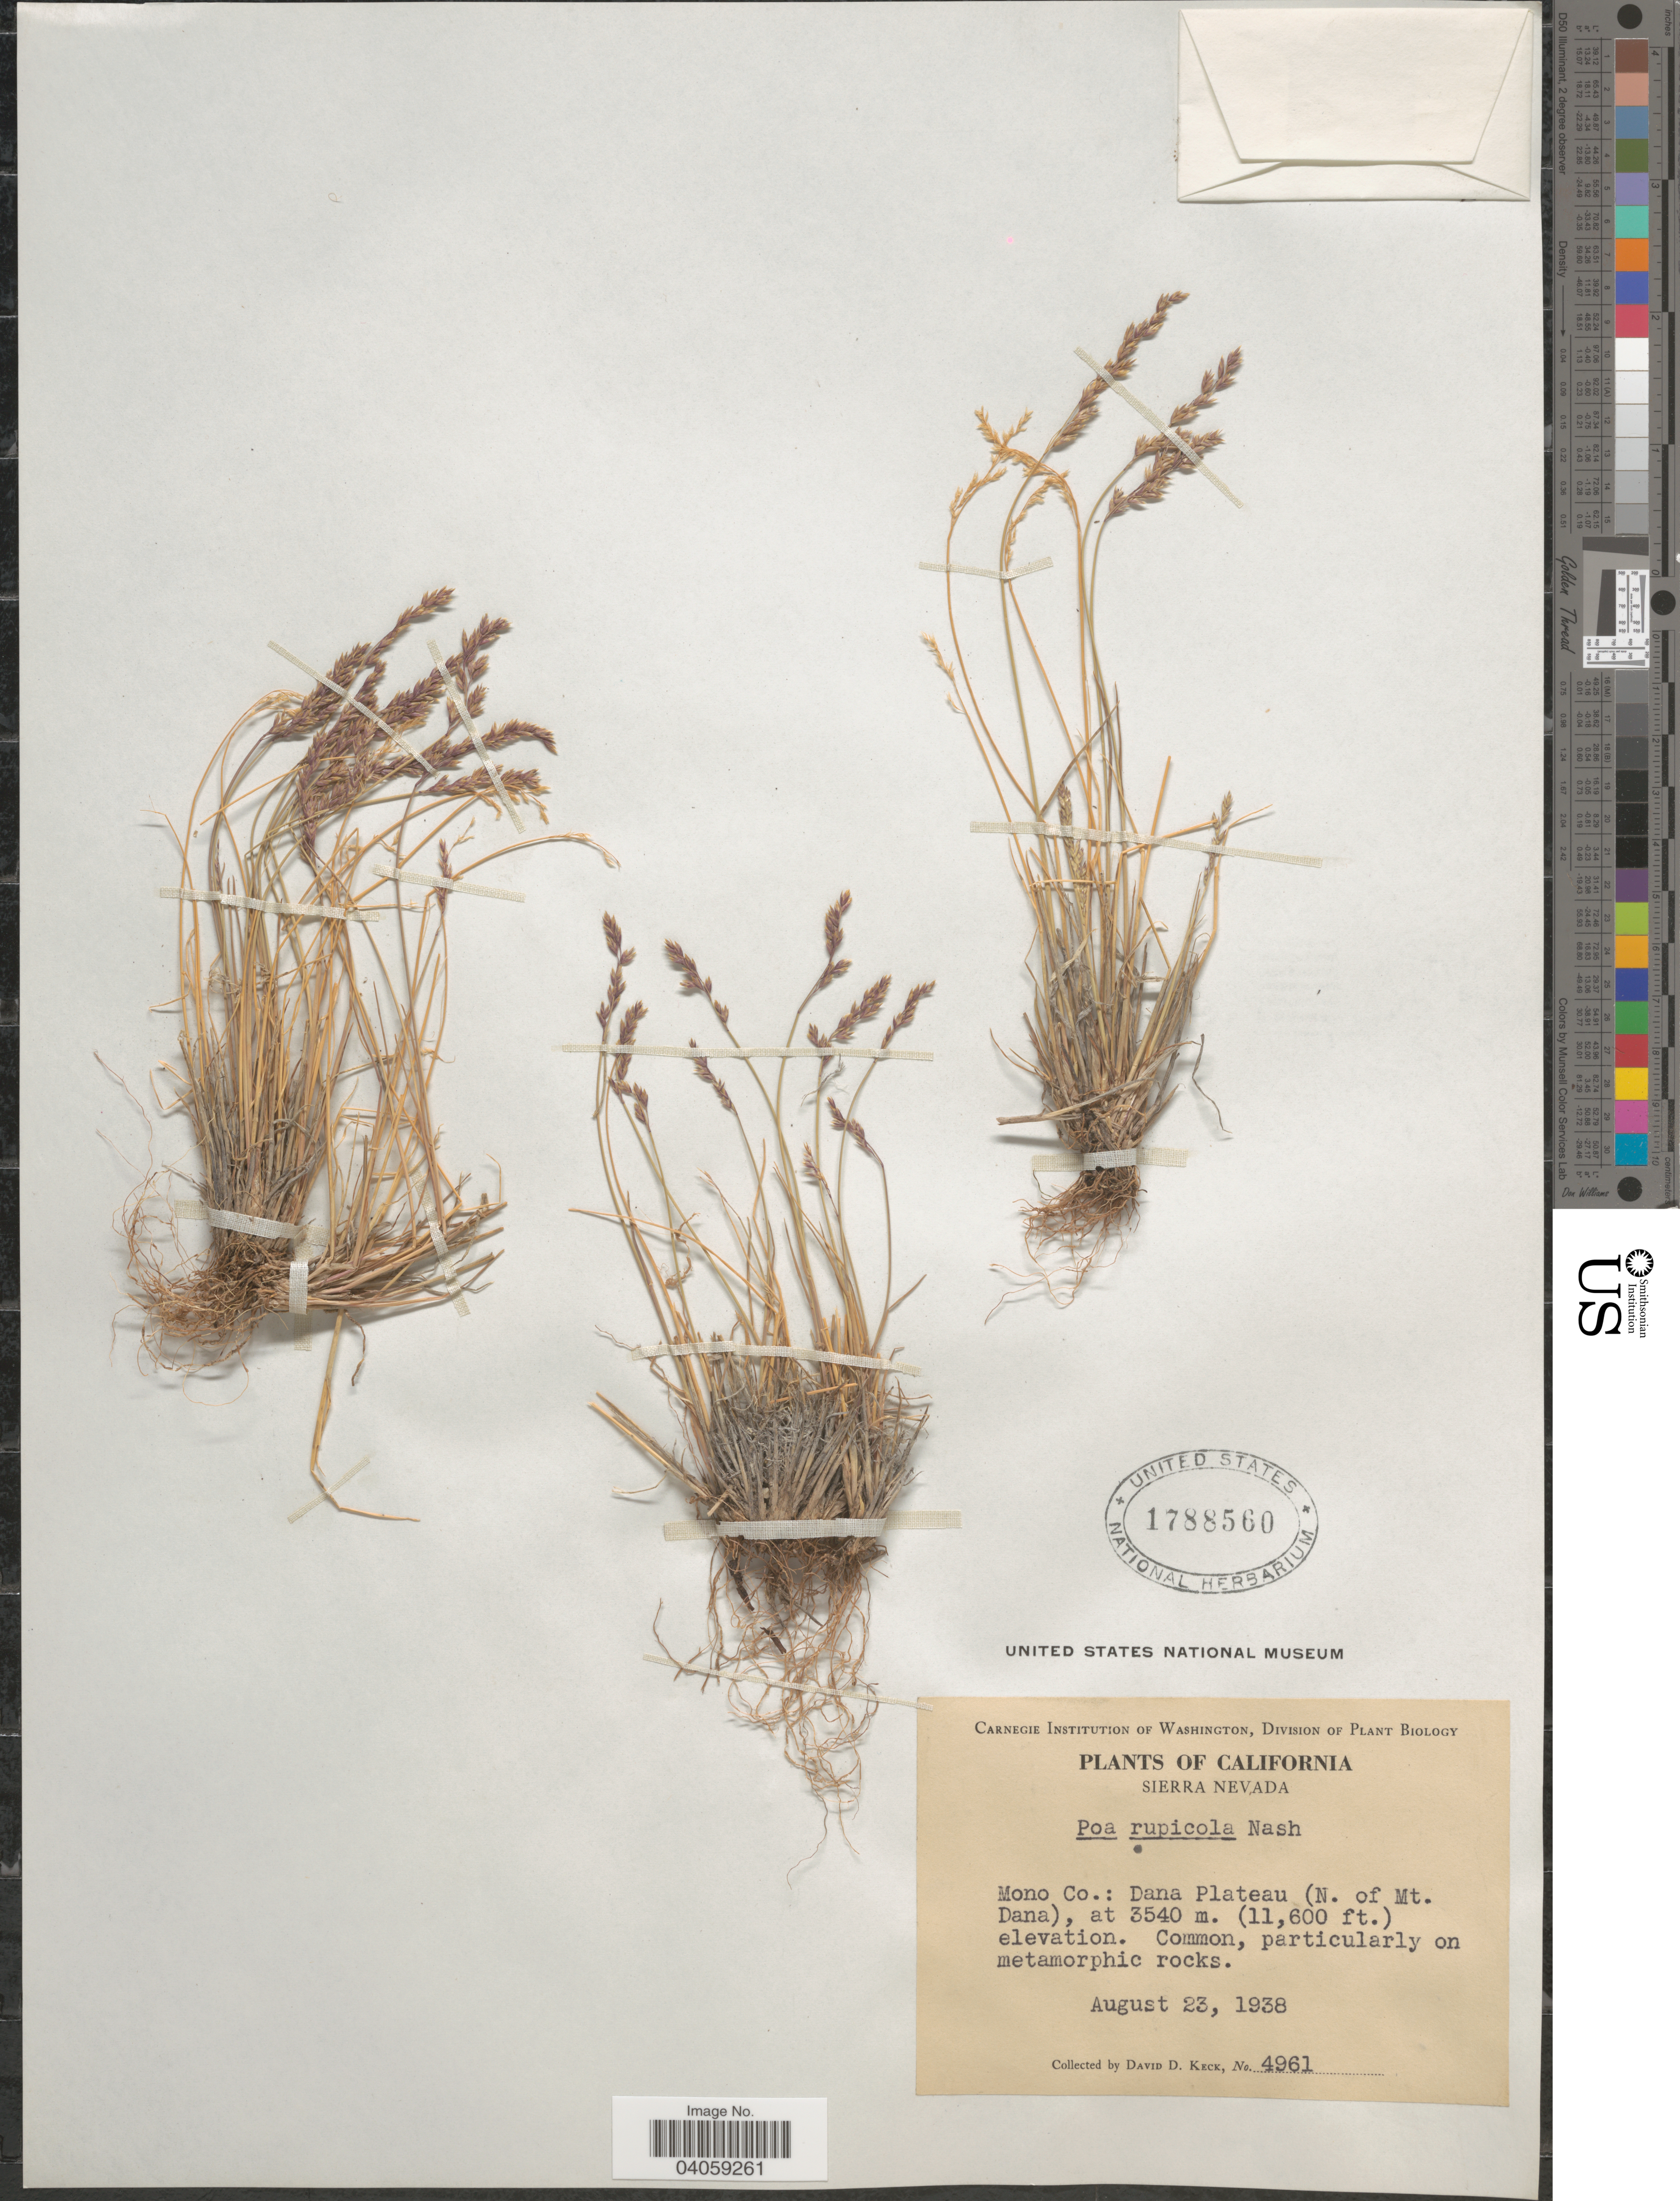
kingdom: Plantae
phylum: Tracheophyta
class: Liliopsida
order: Poales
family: Poaceae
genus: Poa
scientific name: Poa glauca subsp. rupicola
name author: (Nash) W.A. Weber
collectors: D. D. Keck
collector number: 4961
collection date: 1938-08-23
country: United States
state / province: California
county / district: Mono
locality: Sierra Nevada. Mono Co.: Dana Plateau (N. of Mt. Dana).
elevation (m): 3540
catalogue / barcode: US 1788560